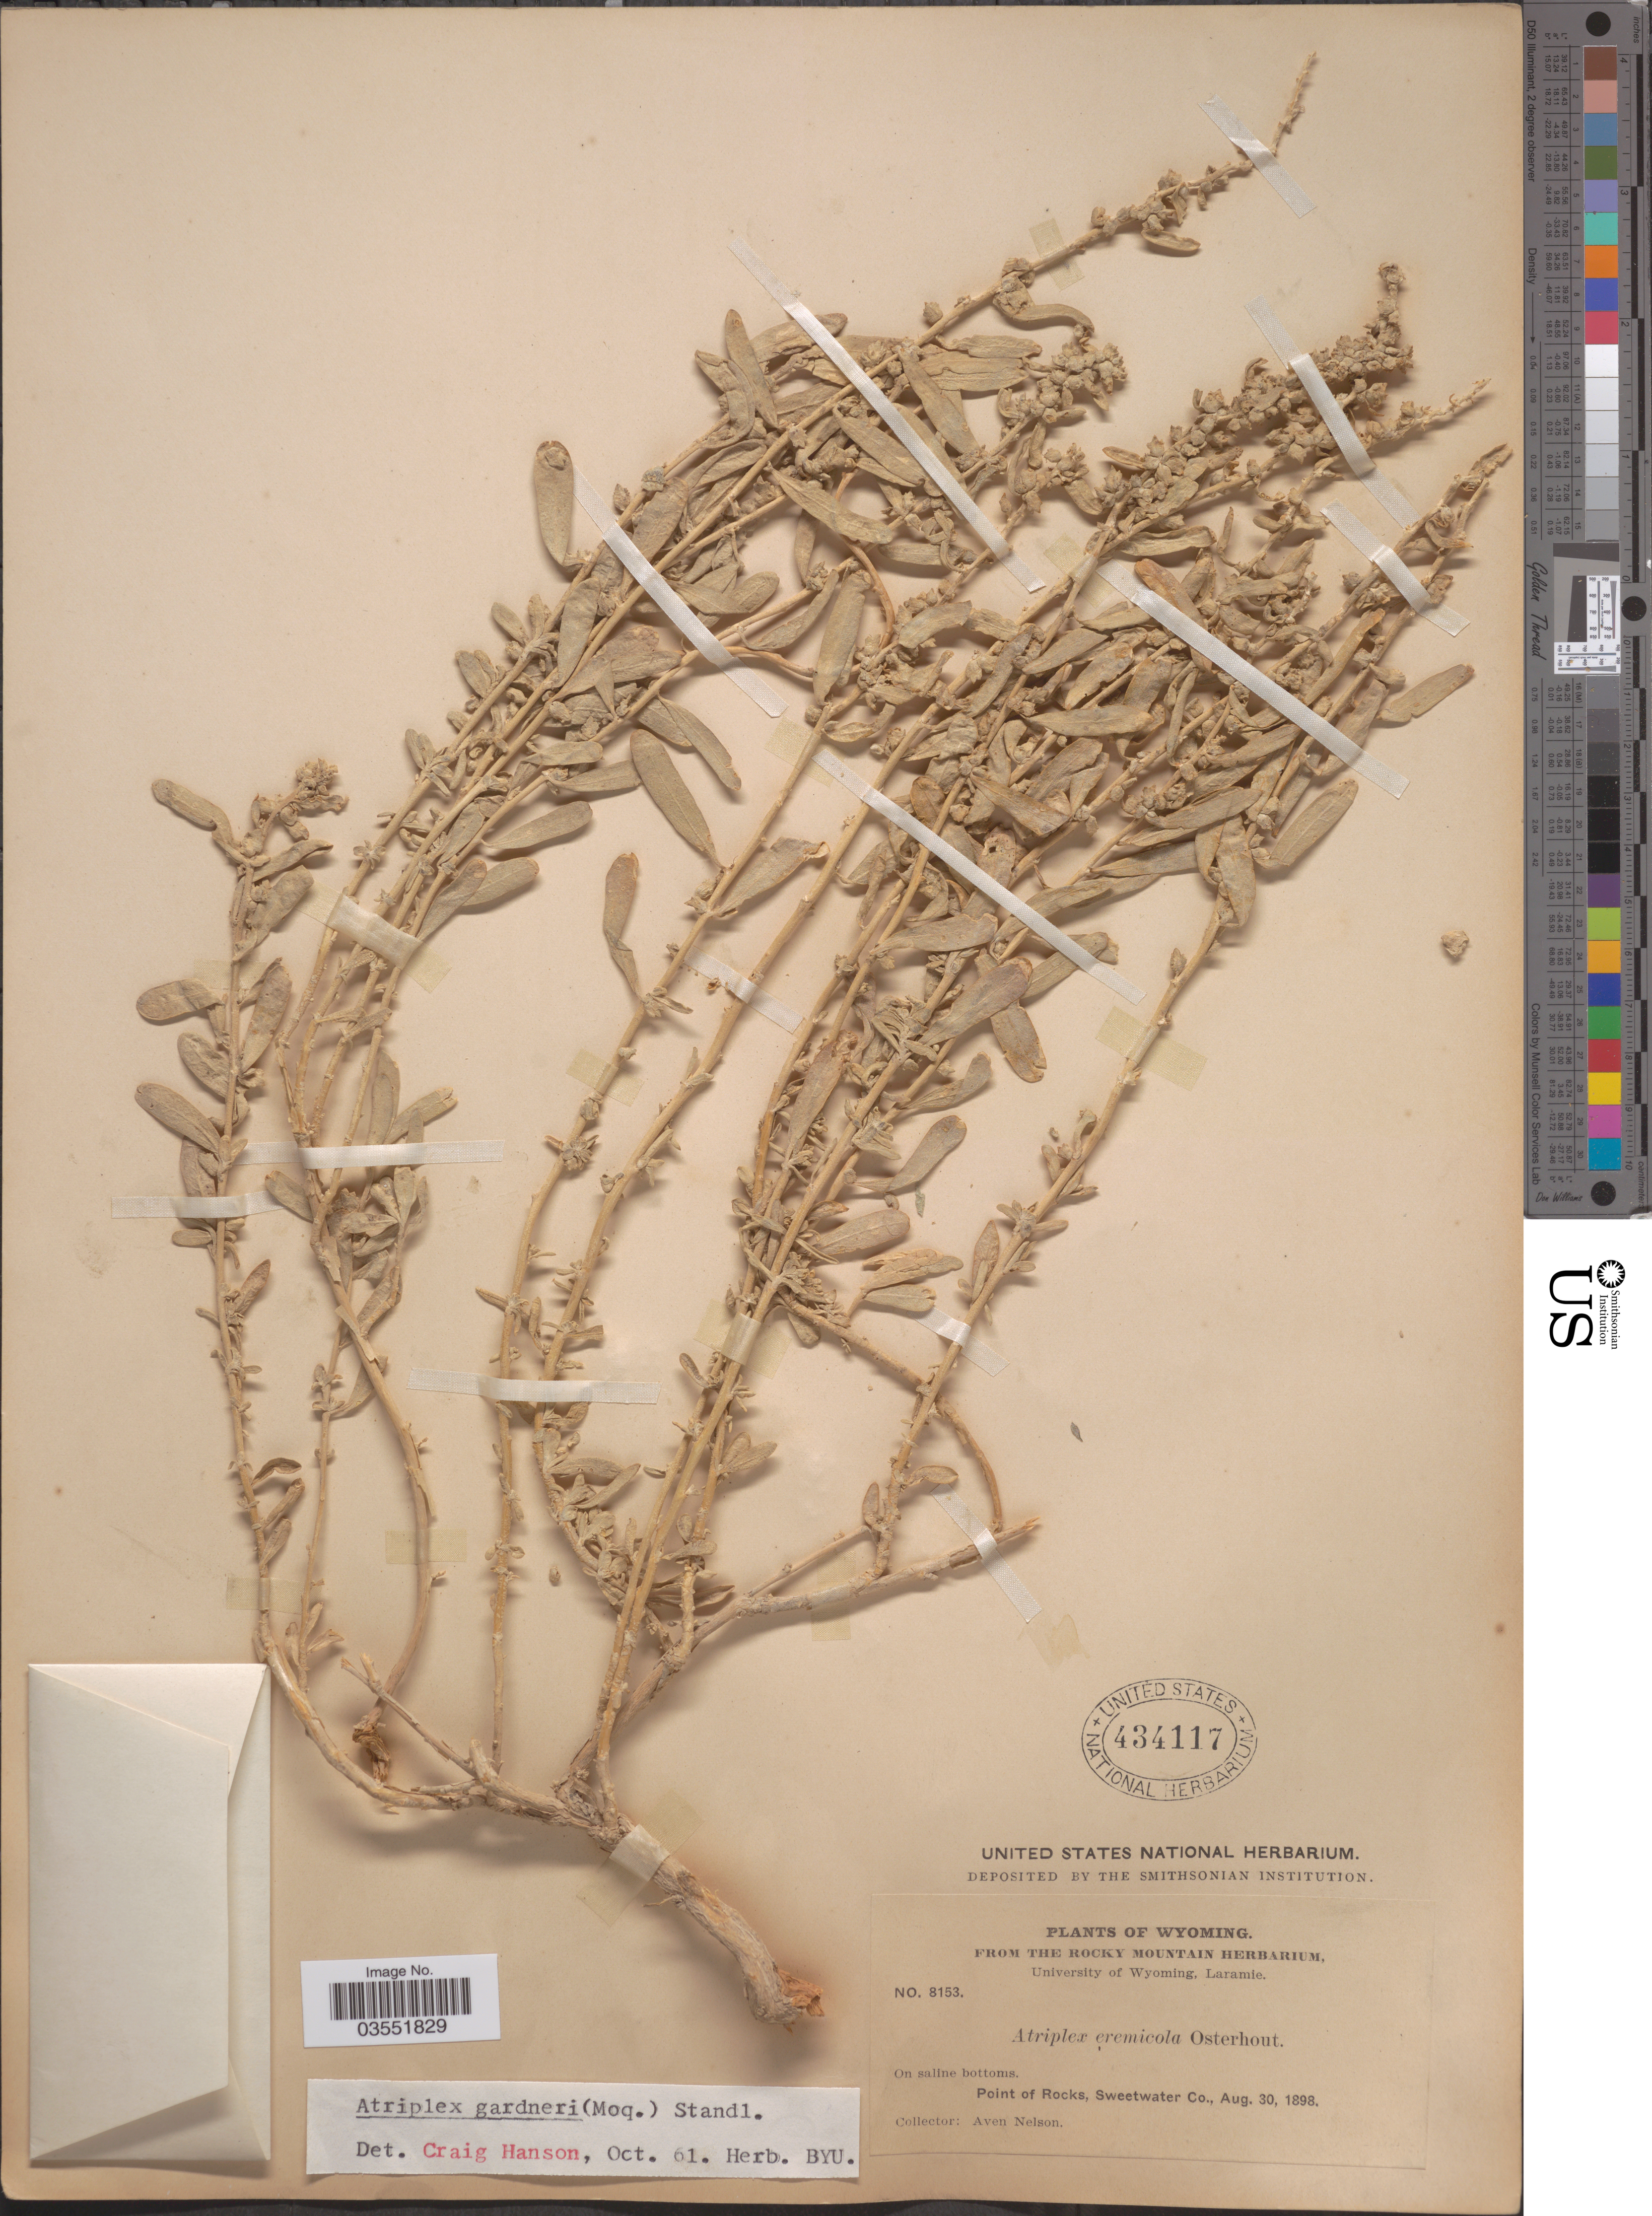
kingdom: Plantae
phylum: Tracheophyta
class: Magnoliopsida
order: Caryophyllales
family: Amaranthaceae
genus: Atriplex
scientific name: Atriplex gardneri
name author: (Moq.) D. Dietr.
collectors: A. Nelson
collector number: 8153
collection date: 1898-08-30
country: United States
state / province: Wyoming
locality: Point of Rocks, Sweetwater Co.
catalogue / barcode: US 434117